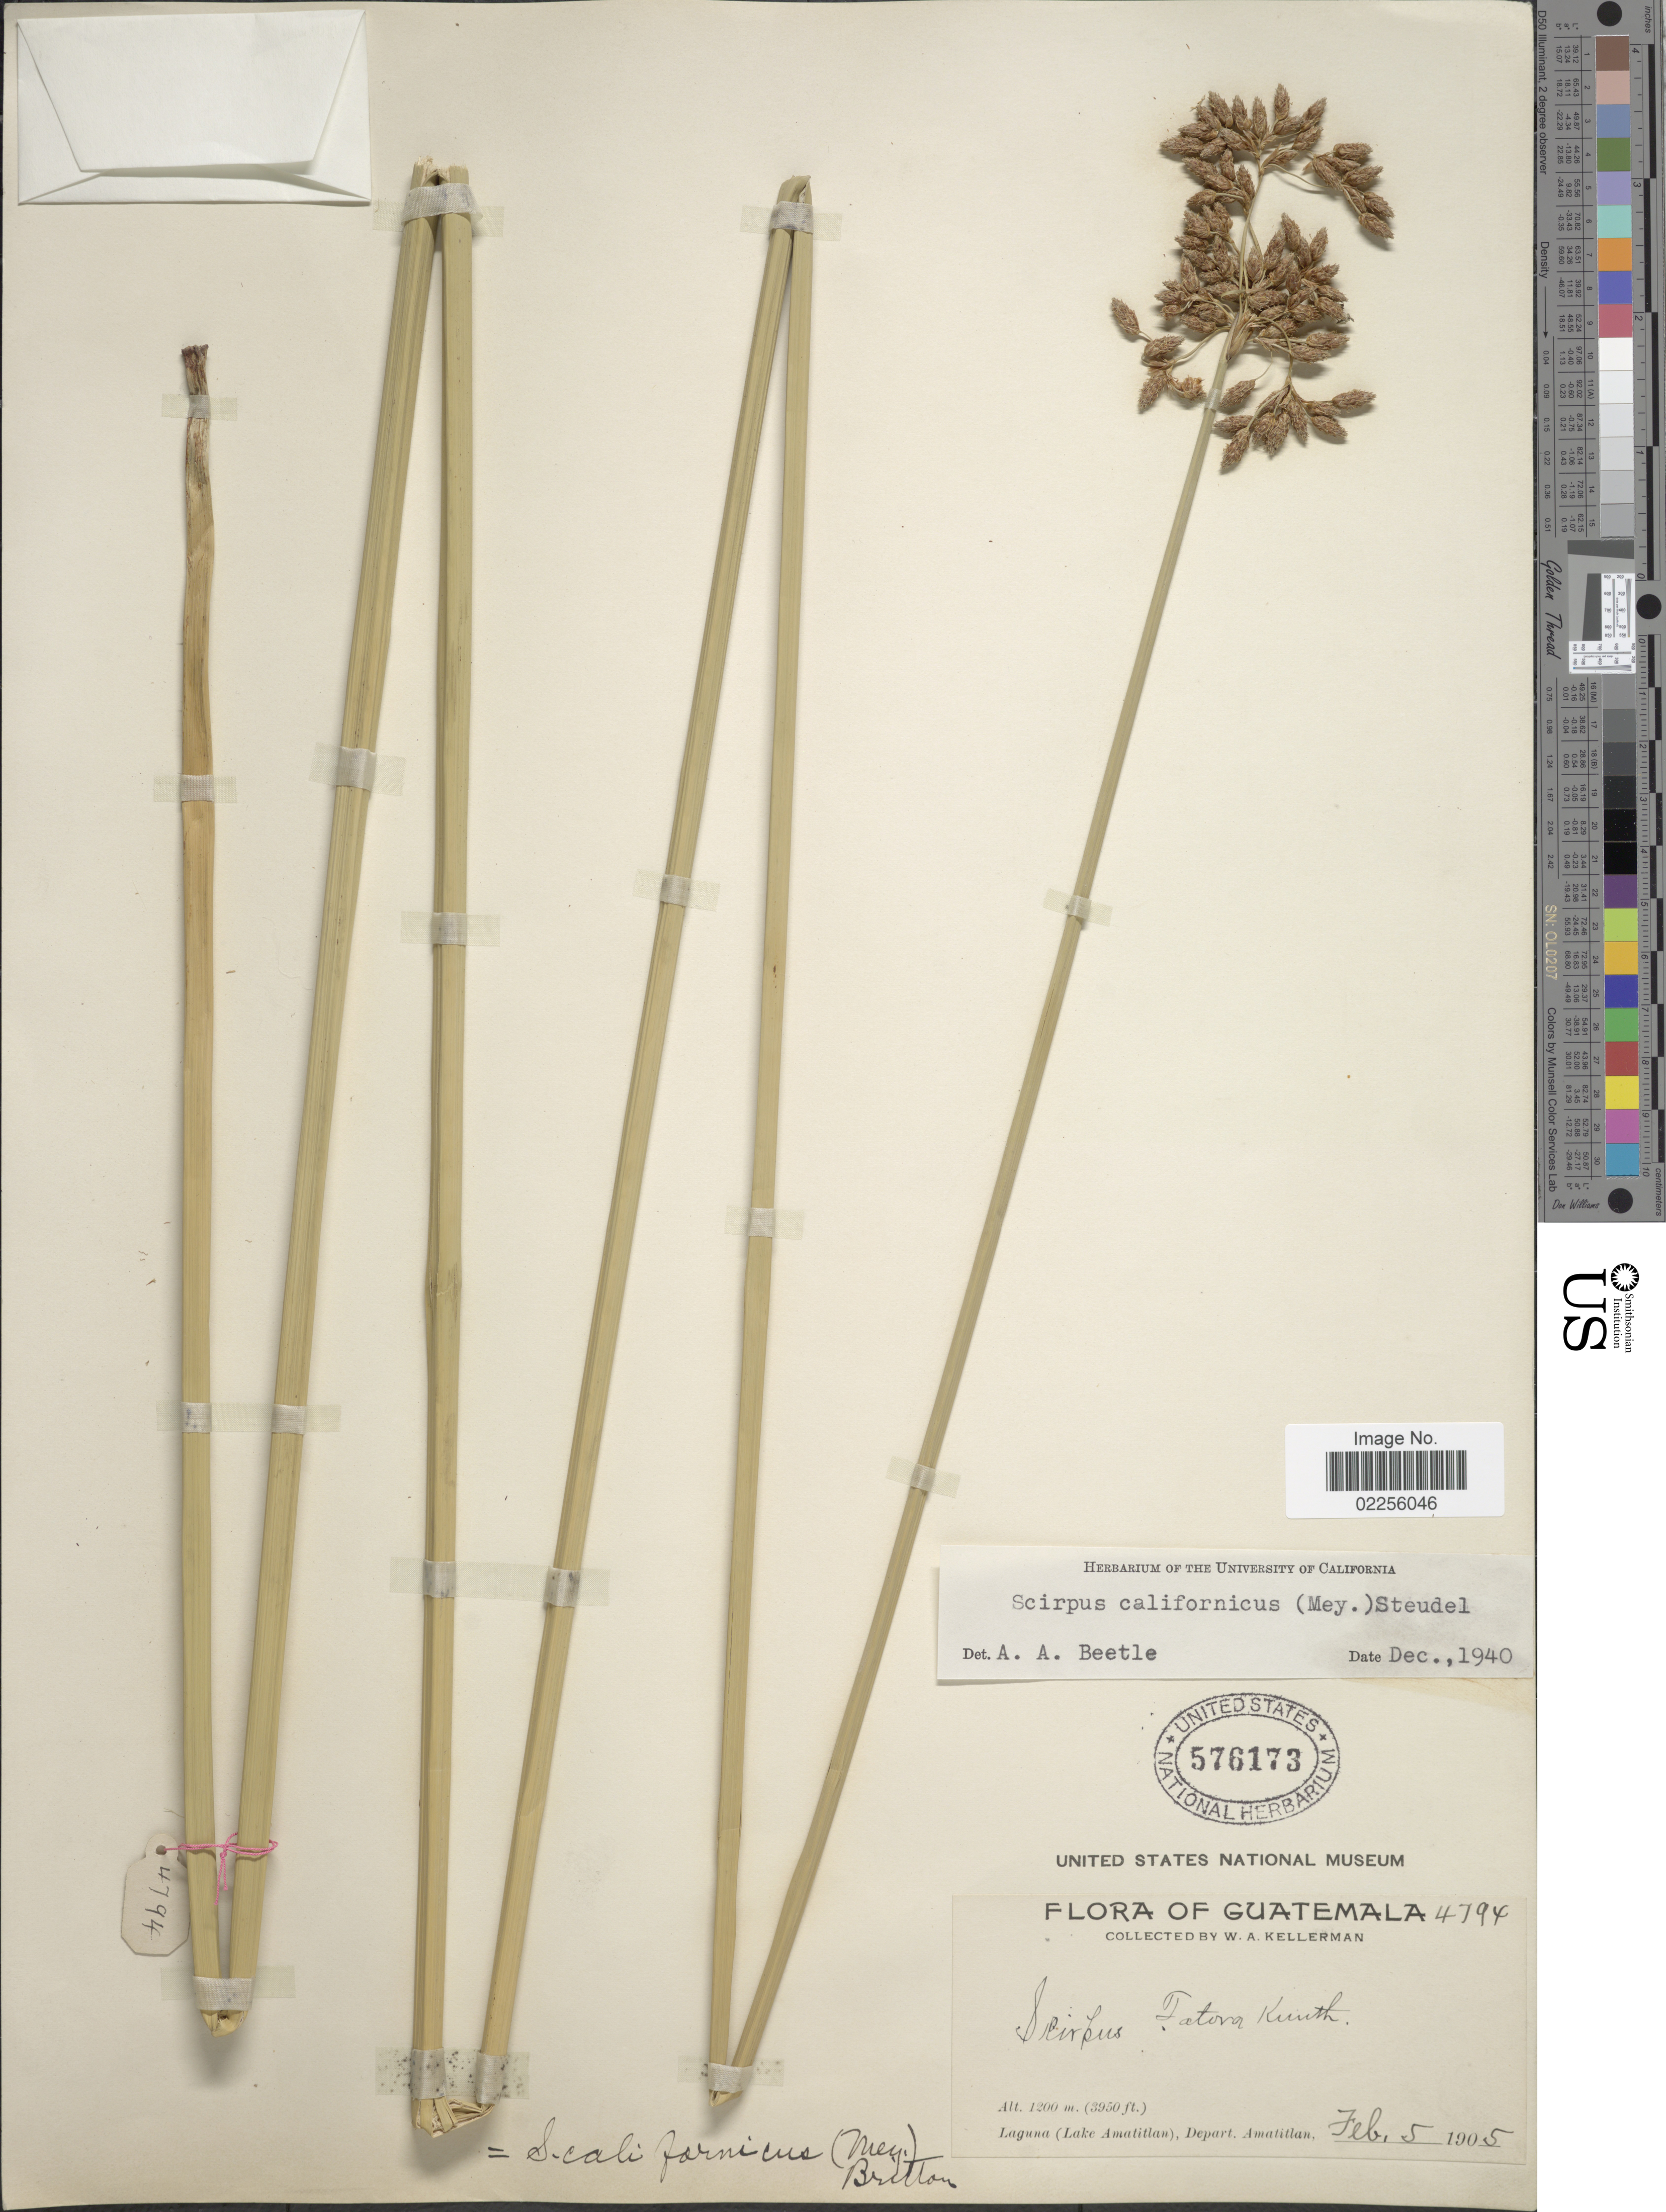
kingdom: Plantae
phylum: Tracheophyta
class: Liliopsida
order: Poales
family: Cyperaceae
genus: Schoenoplectus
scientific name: Schoenoplectus californicus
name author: (C.A. Mey.) Soják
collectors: W. Kellerman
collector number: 4794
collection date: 1905-02-05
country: Guatemala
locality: Laguna (Lake Amatitlan, Depart. Amatitlan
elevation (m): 1200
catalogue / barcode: US 576173